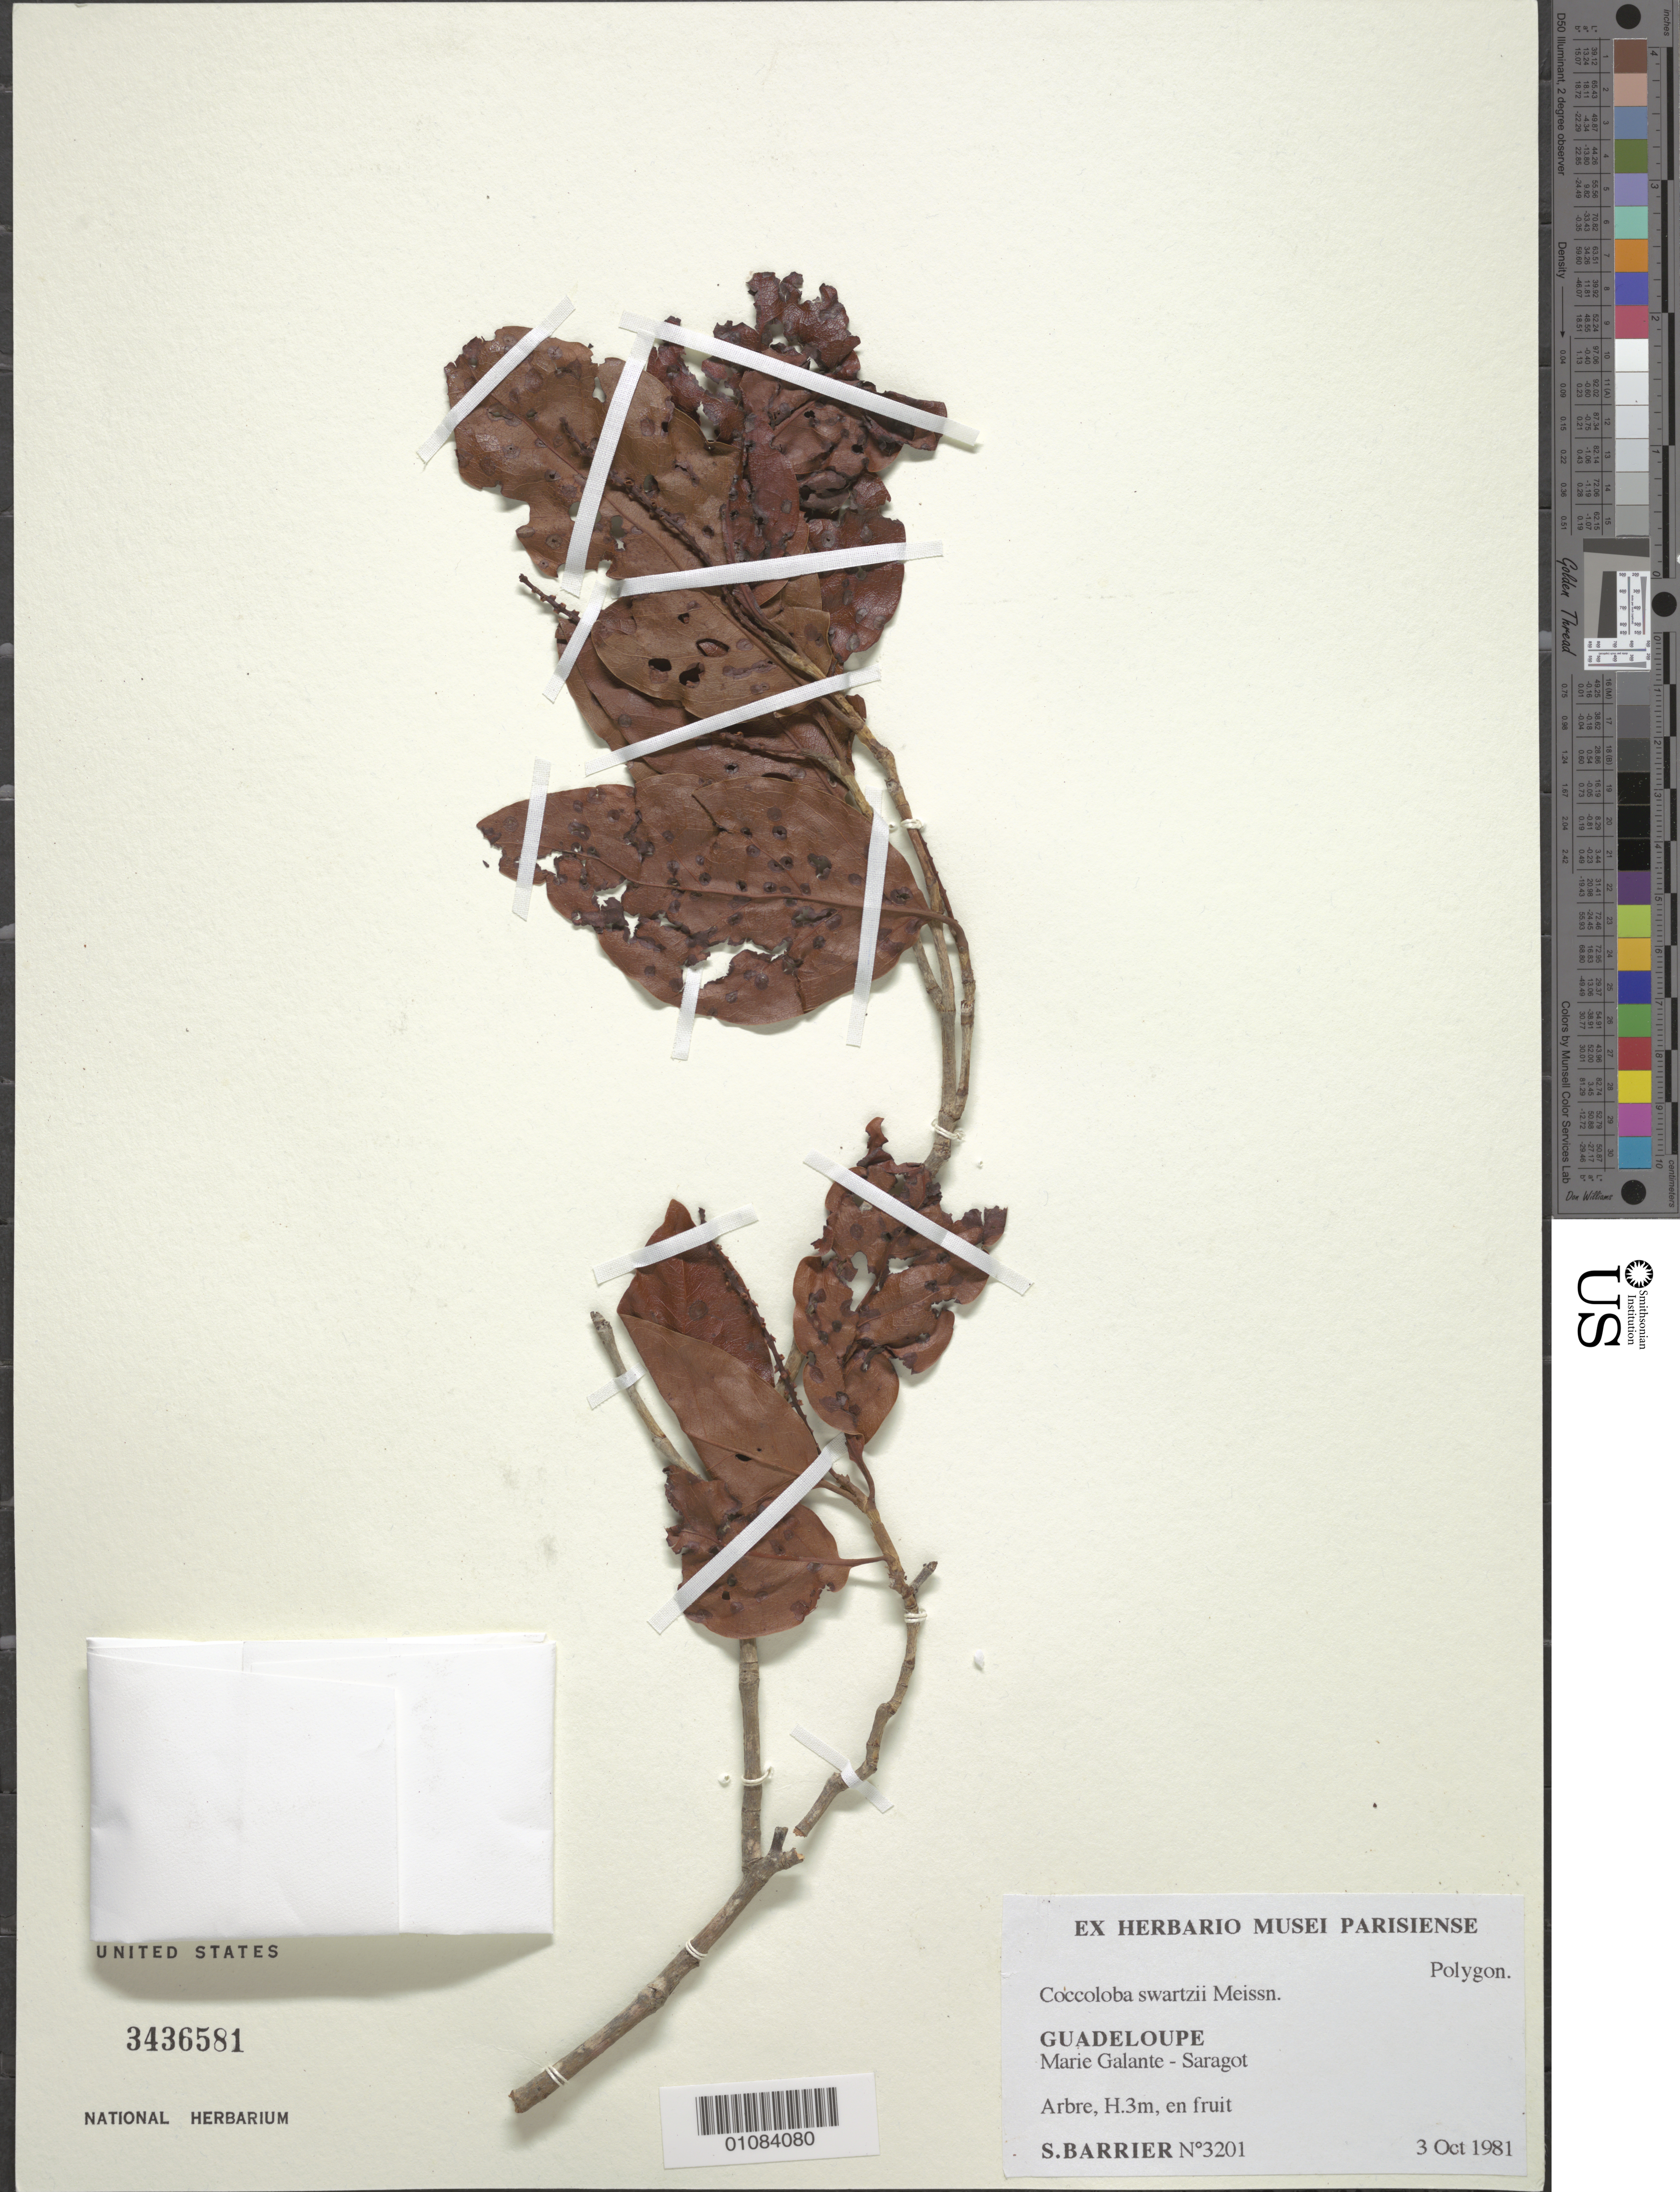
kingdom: Plantae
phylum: Tracheophyta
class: Magnoliopsida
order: Caryophyllales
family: Polygonaceae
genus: Coccoloba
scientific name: Coccoloba swartzii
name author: Meisn.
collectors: S. Barrier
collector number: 3201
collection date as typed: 03 Oct 1981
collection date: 1981-10-03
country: Guadeloupe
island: Marie Galante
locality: Marie Galante-Saragot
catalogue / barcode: US 3436581